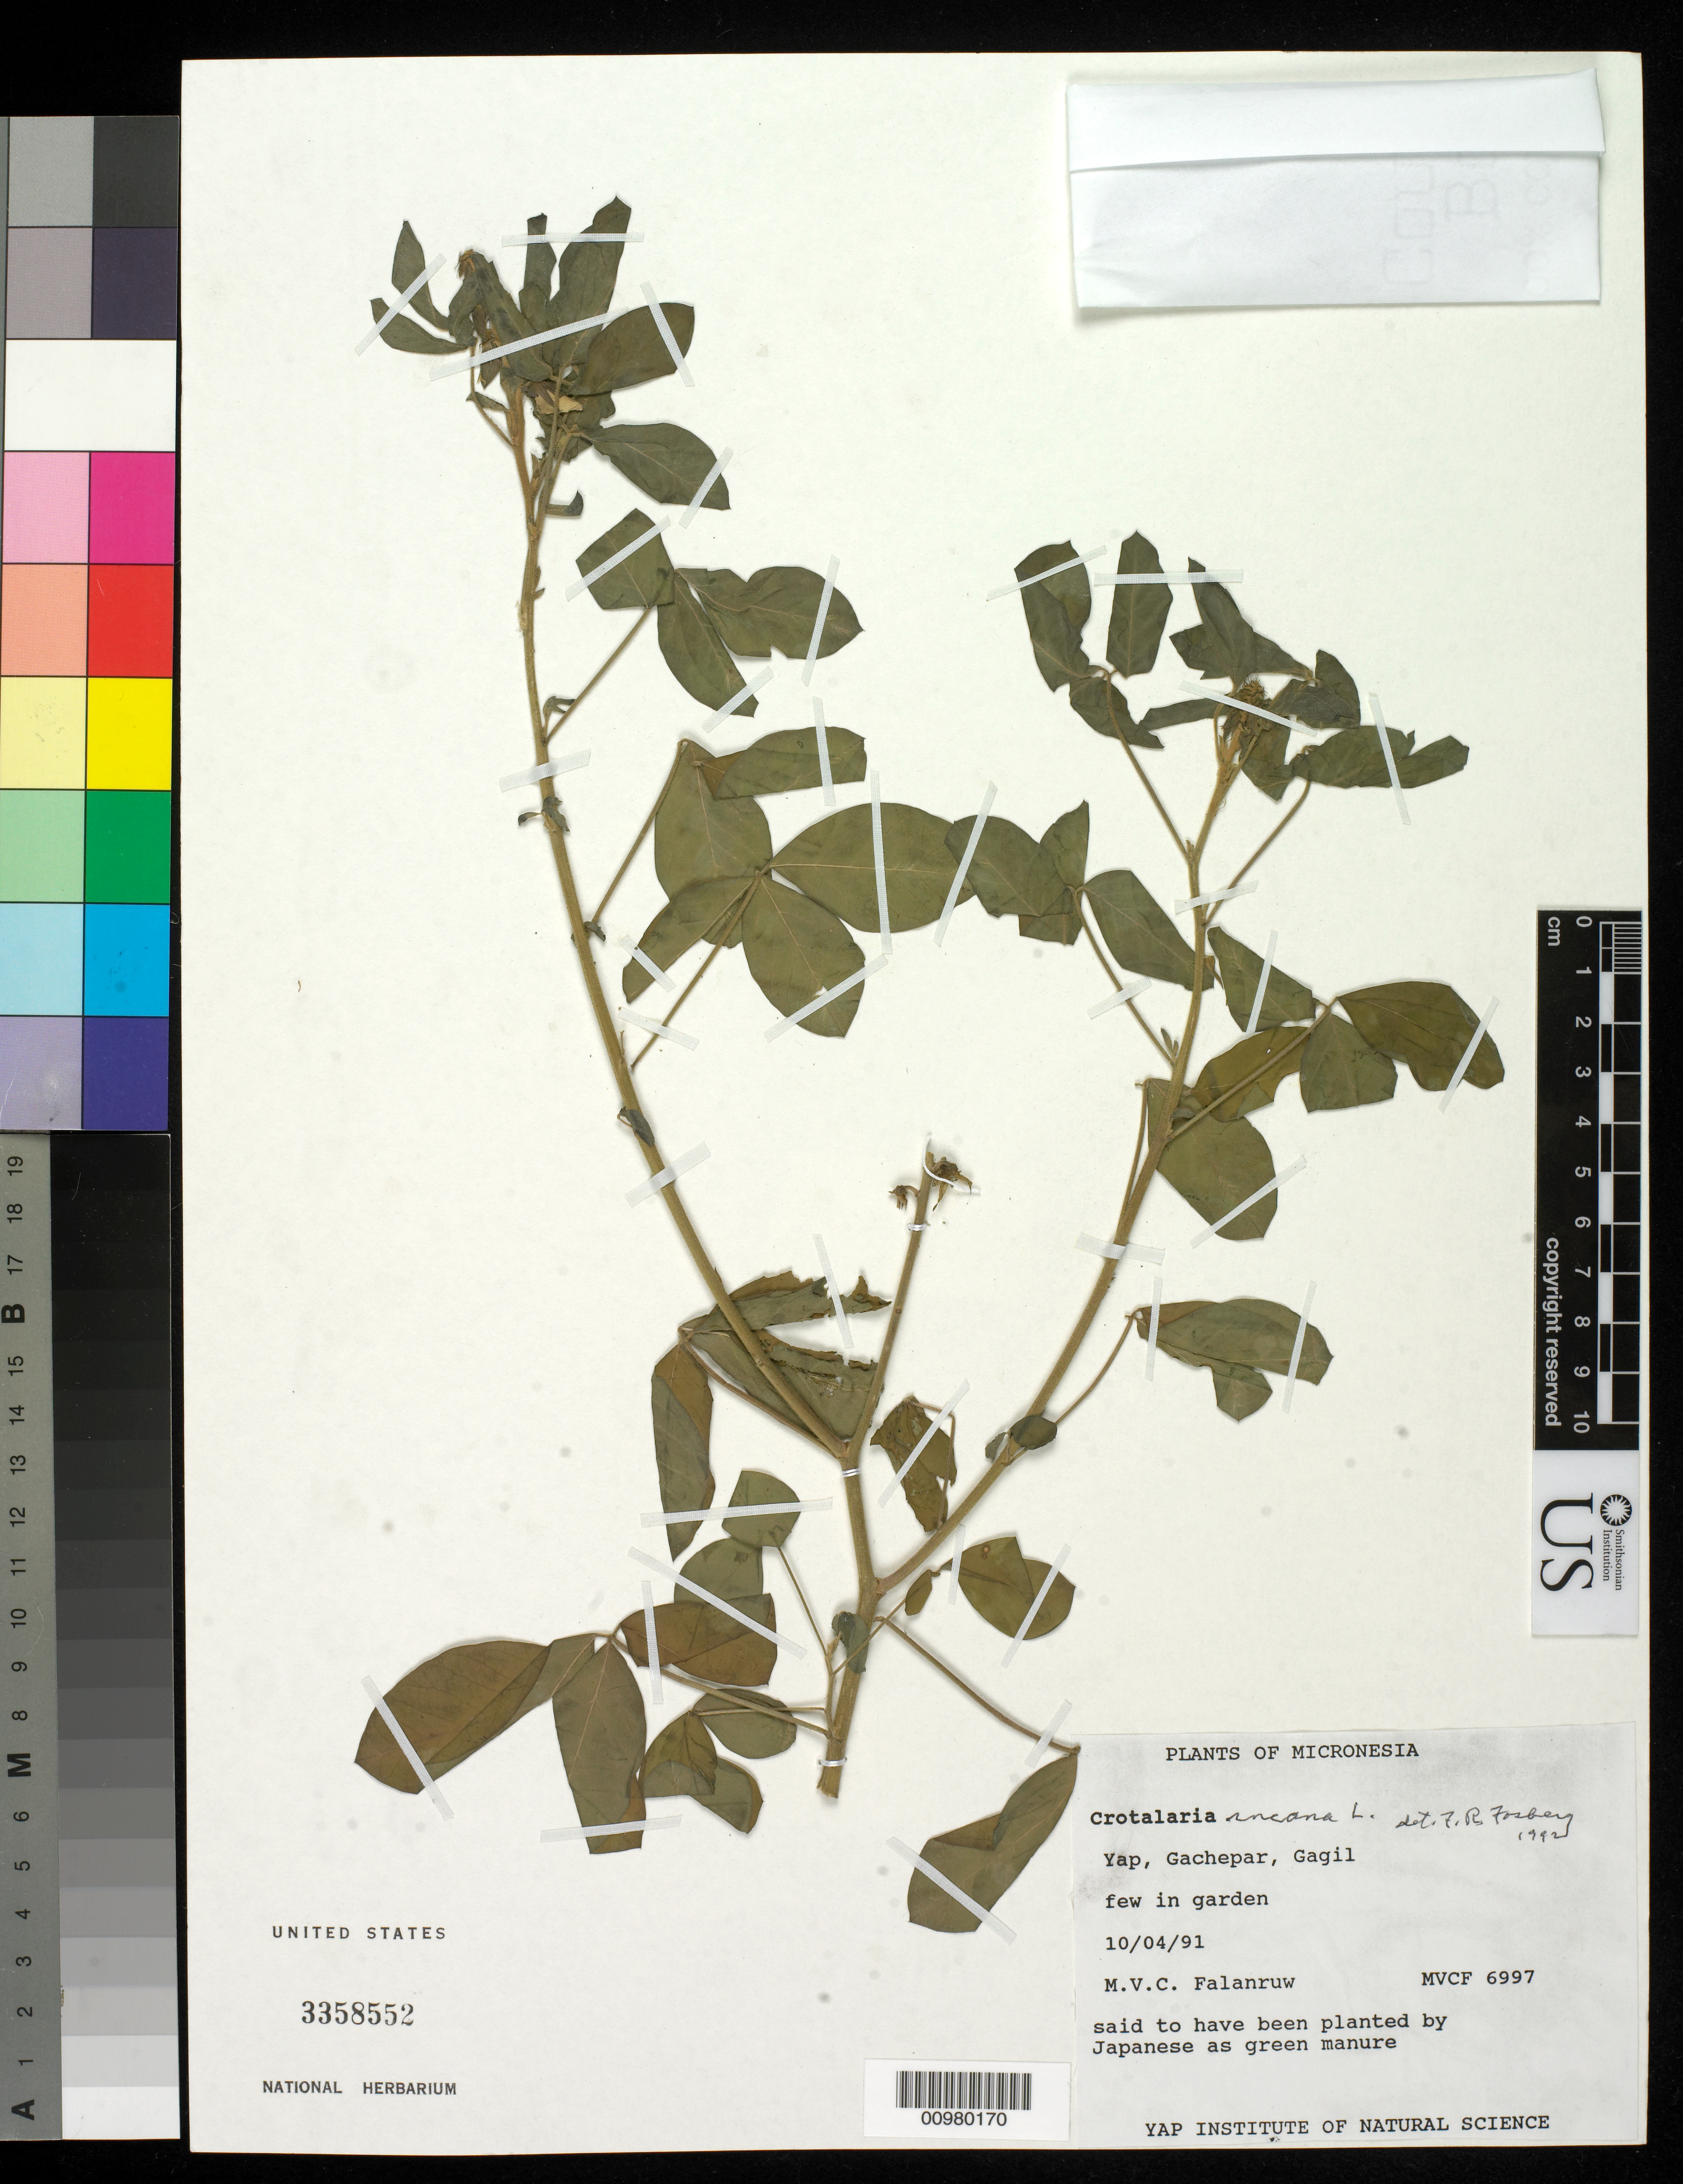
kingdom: Plantae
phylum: Tracheophyta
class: Magnoliopsida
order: Fabales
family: Fabaceae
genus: Crotalaria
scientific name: Crotalaria incana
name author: L.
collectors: M. V. Falanruw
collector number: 6997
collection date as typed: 10 Apr 1991 or 04 Oct 1991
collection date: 1991-04-10 or 1991-10-04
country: Micronesia, Federated States of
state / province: Yap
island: Gagil Tamil [Gagil-Tomil]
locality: Yap, Gachepar, Gagil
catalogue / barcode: US 3358552